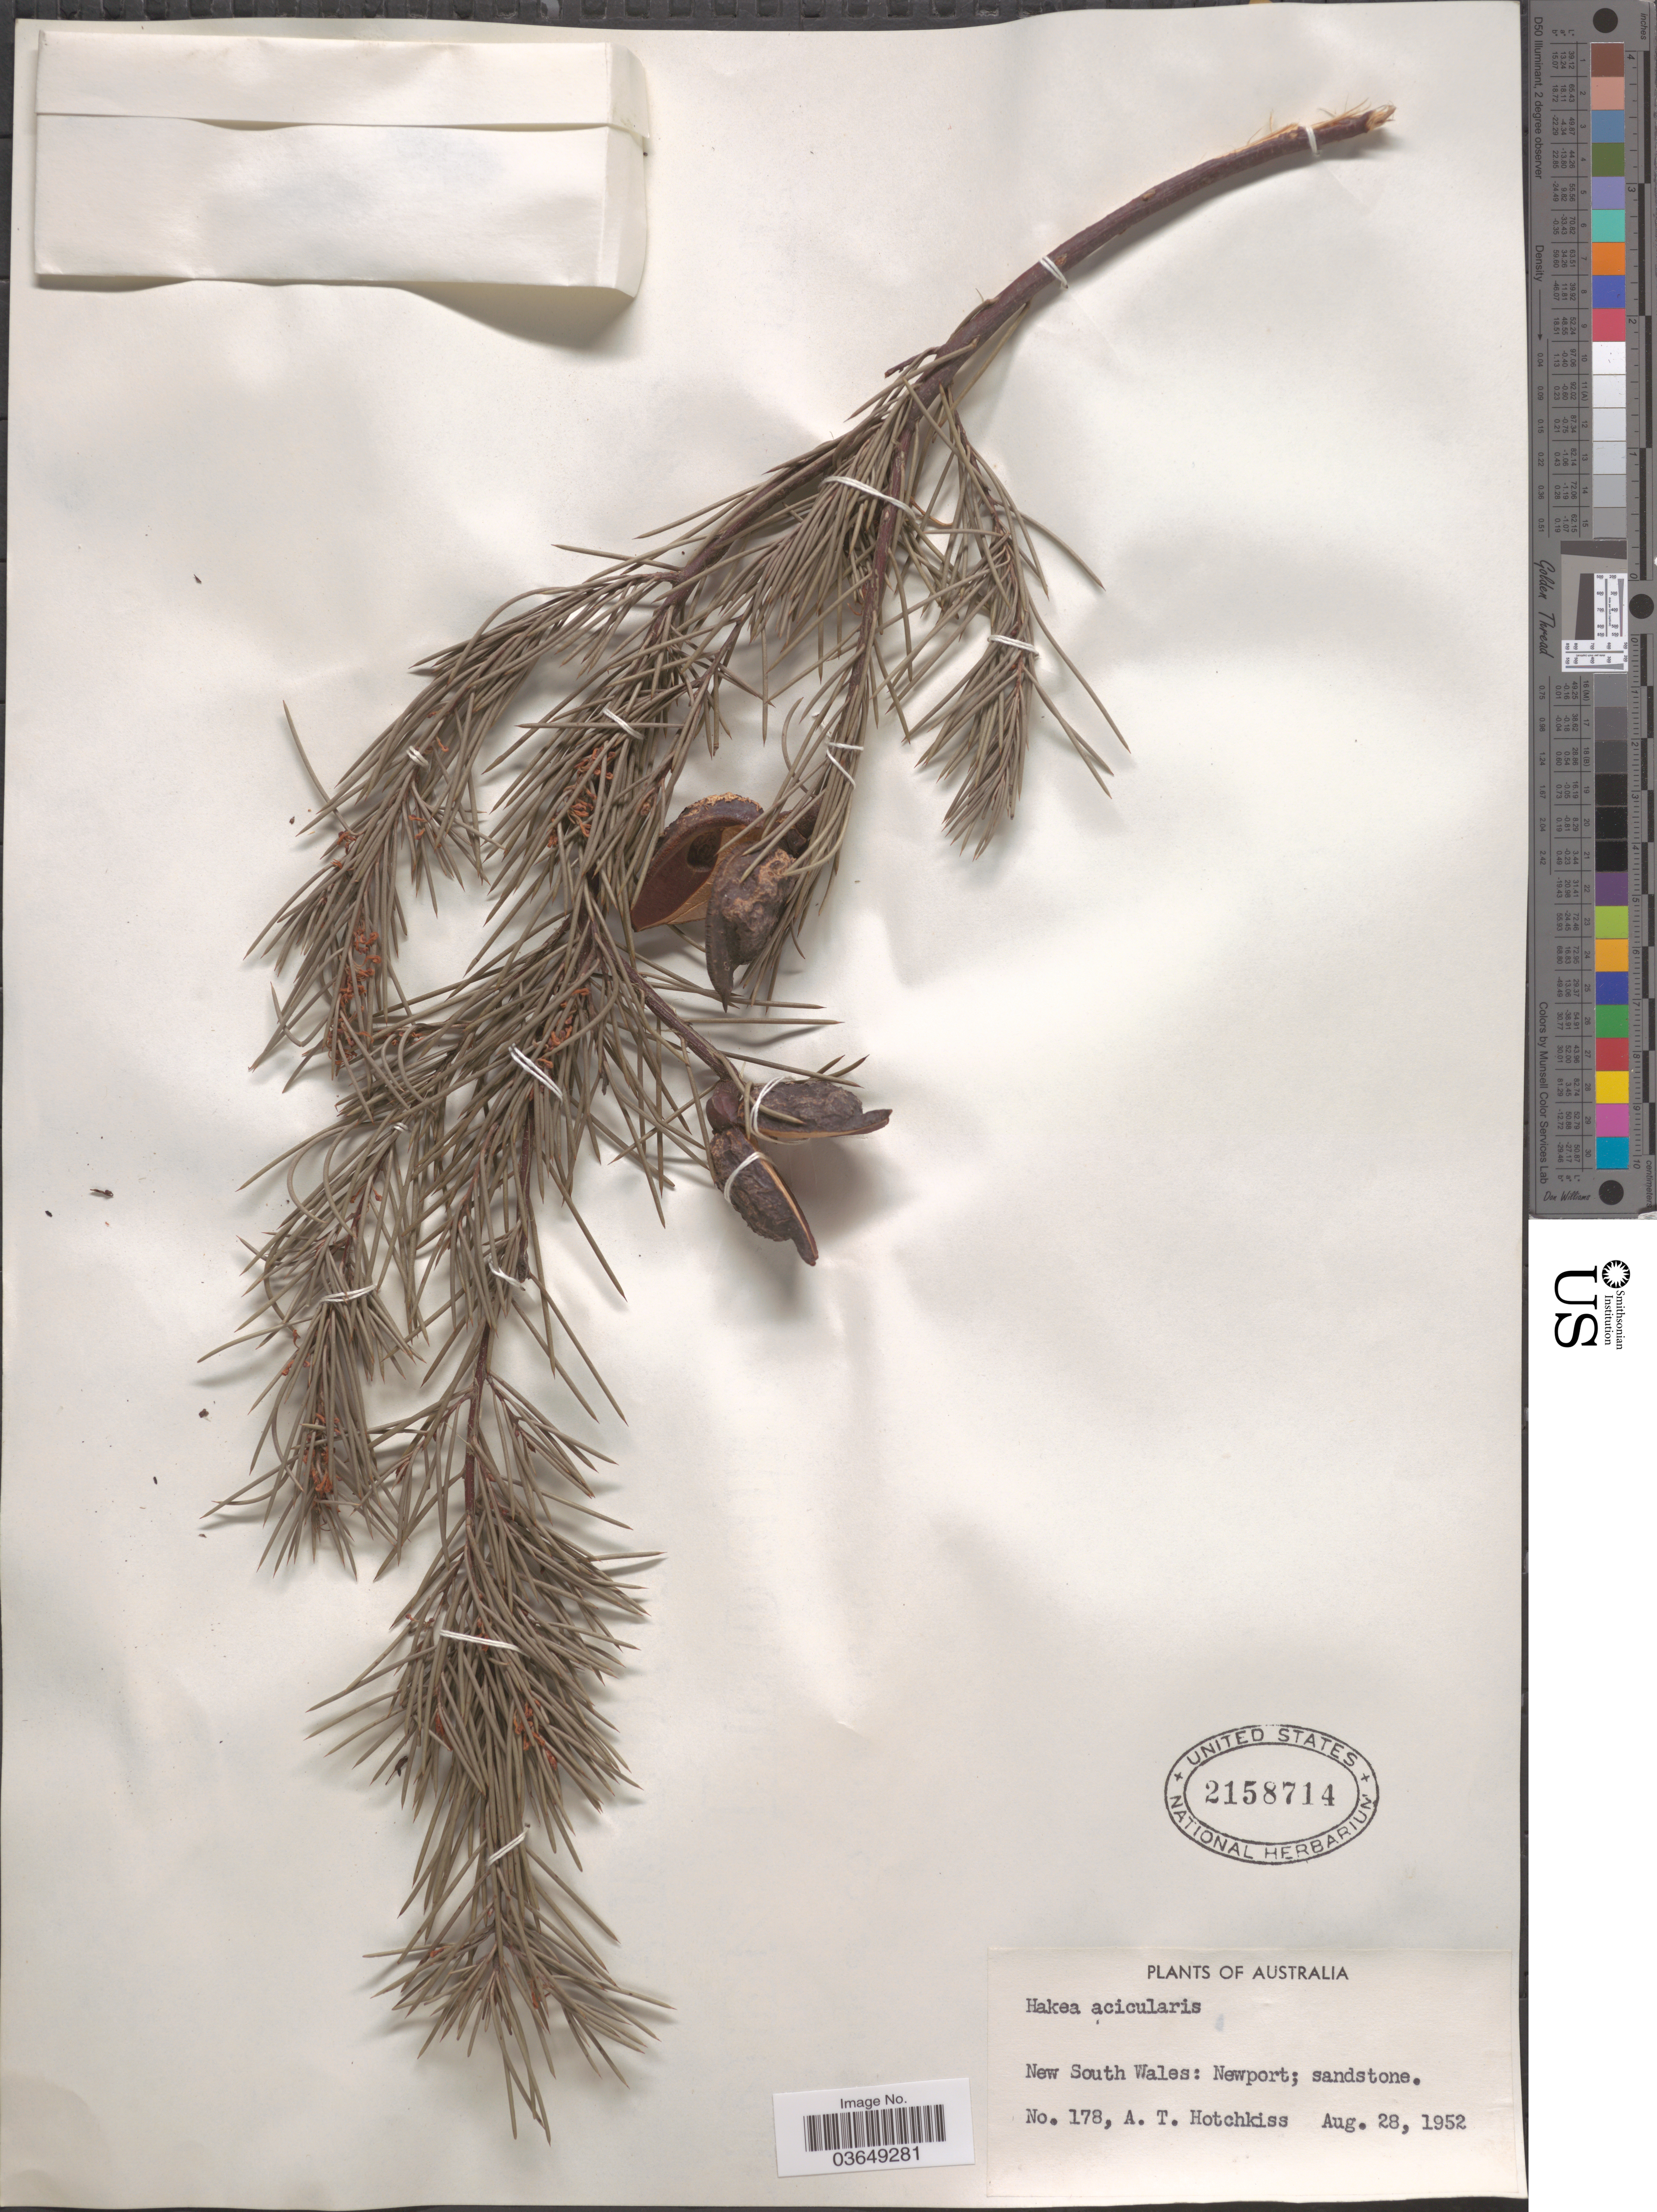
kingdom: Plantae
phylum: Tracheophyta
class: Magnoliopsida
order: Proteales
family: Proteaceae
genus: Hakea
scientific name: Hakea acicularis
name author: Knight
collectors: A. Hotchkiss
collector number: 178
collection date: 1952-08-28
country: Australia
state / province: New South Wales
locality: Newport.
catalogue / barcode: US 2158714